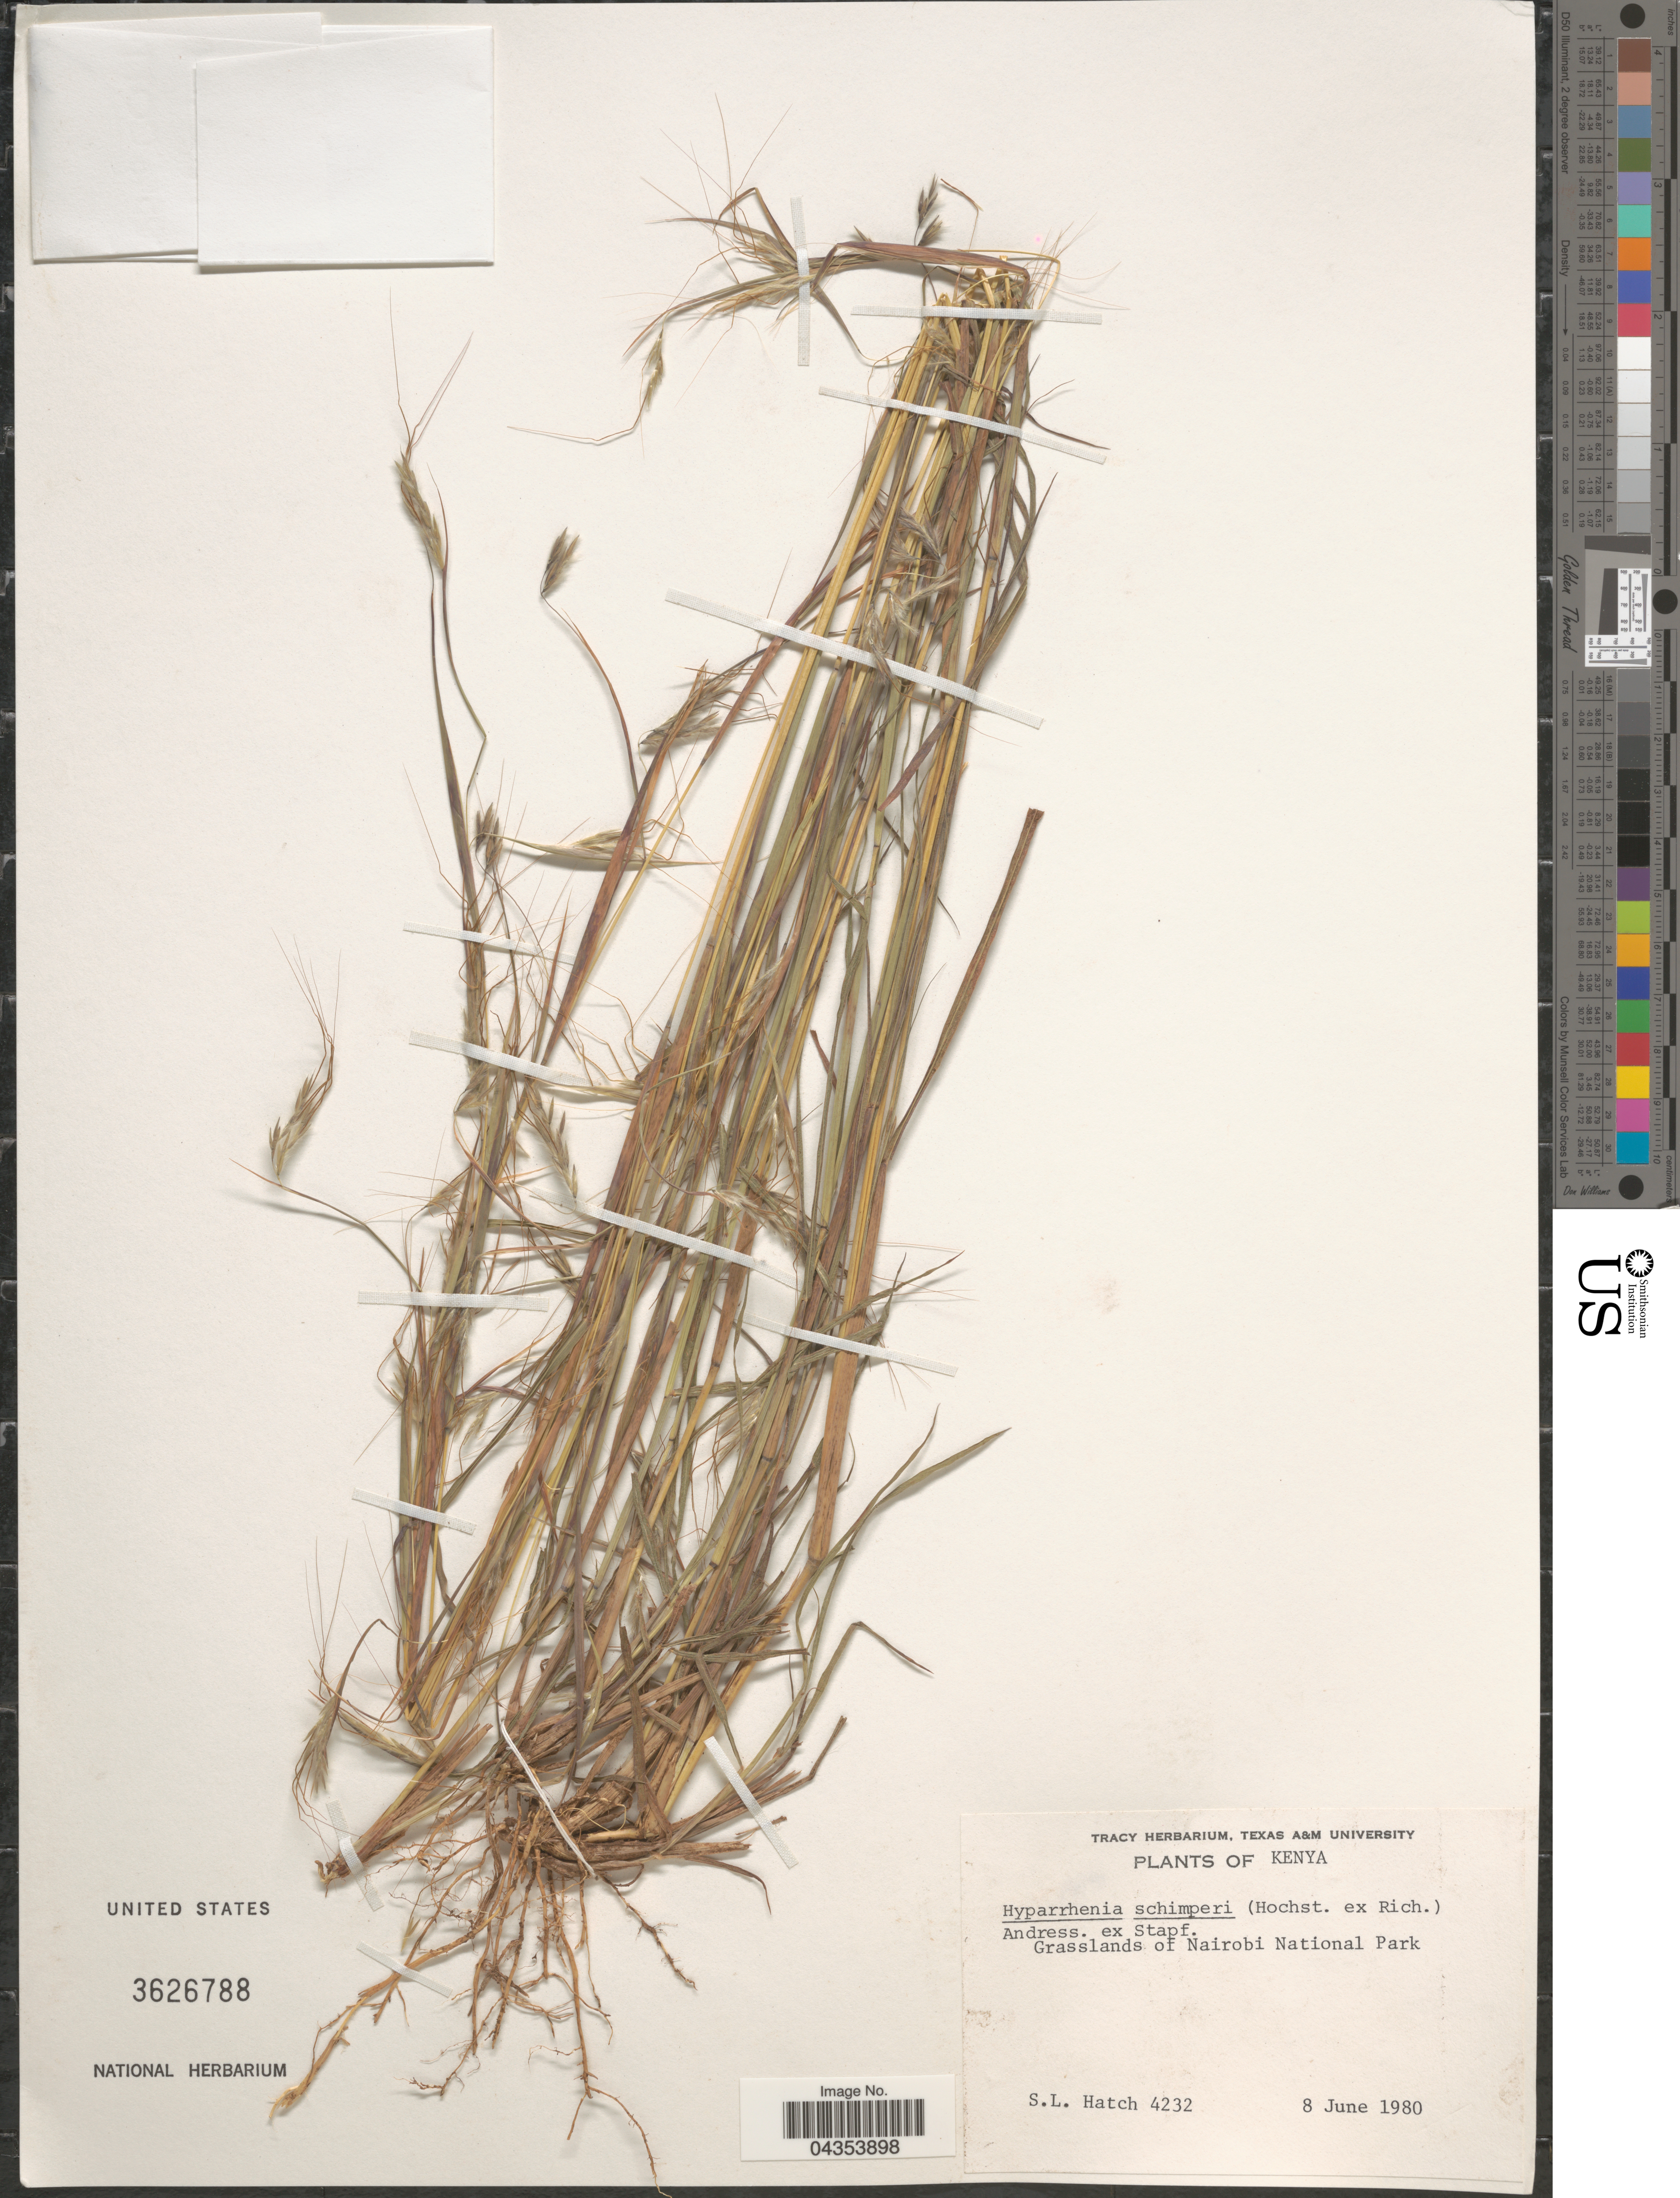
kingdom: Plantae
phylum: Tracheophyta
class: Liliopsida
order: Poales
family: Poaceae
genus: Hyparrhenia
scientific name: Hyparrhenia schimperi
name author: (Hochst. ex A. Rich.) Andersson ex Stapf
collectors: S. Hatch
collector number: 4232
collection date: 1980-06-08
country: Kenya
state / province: Nairobi Area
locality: Grasslands of Nairobi National Park.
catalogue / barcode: US 3626788